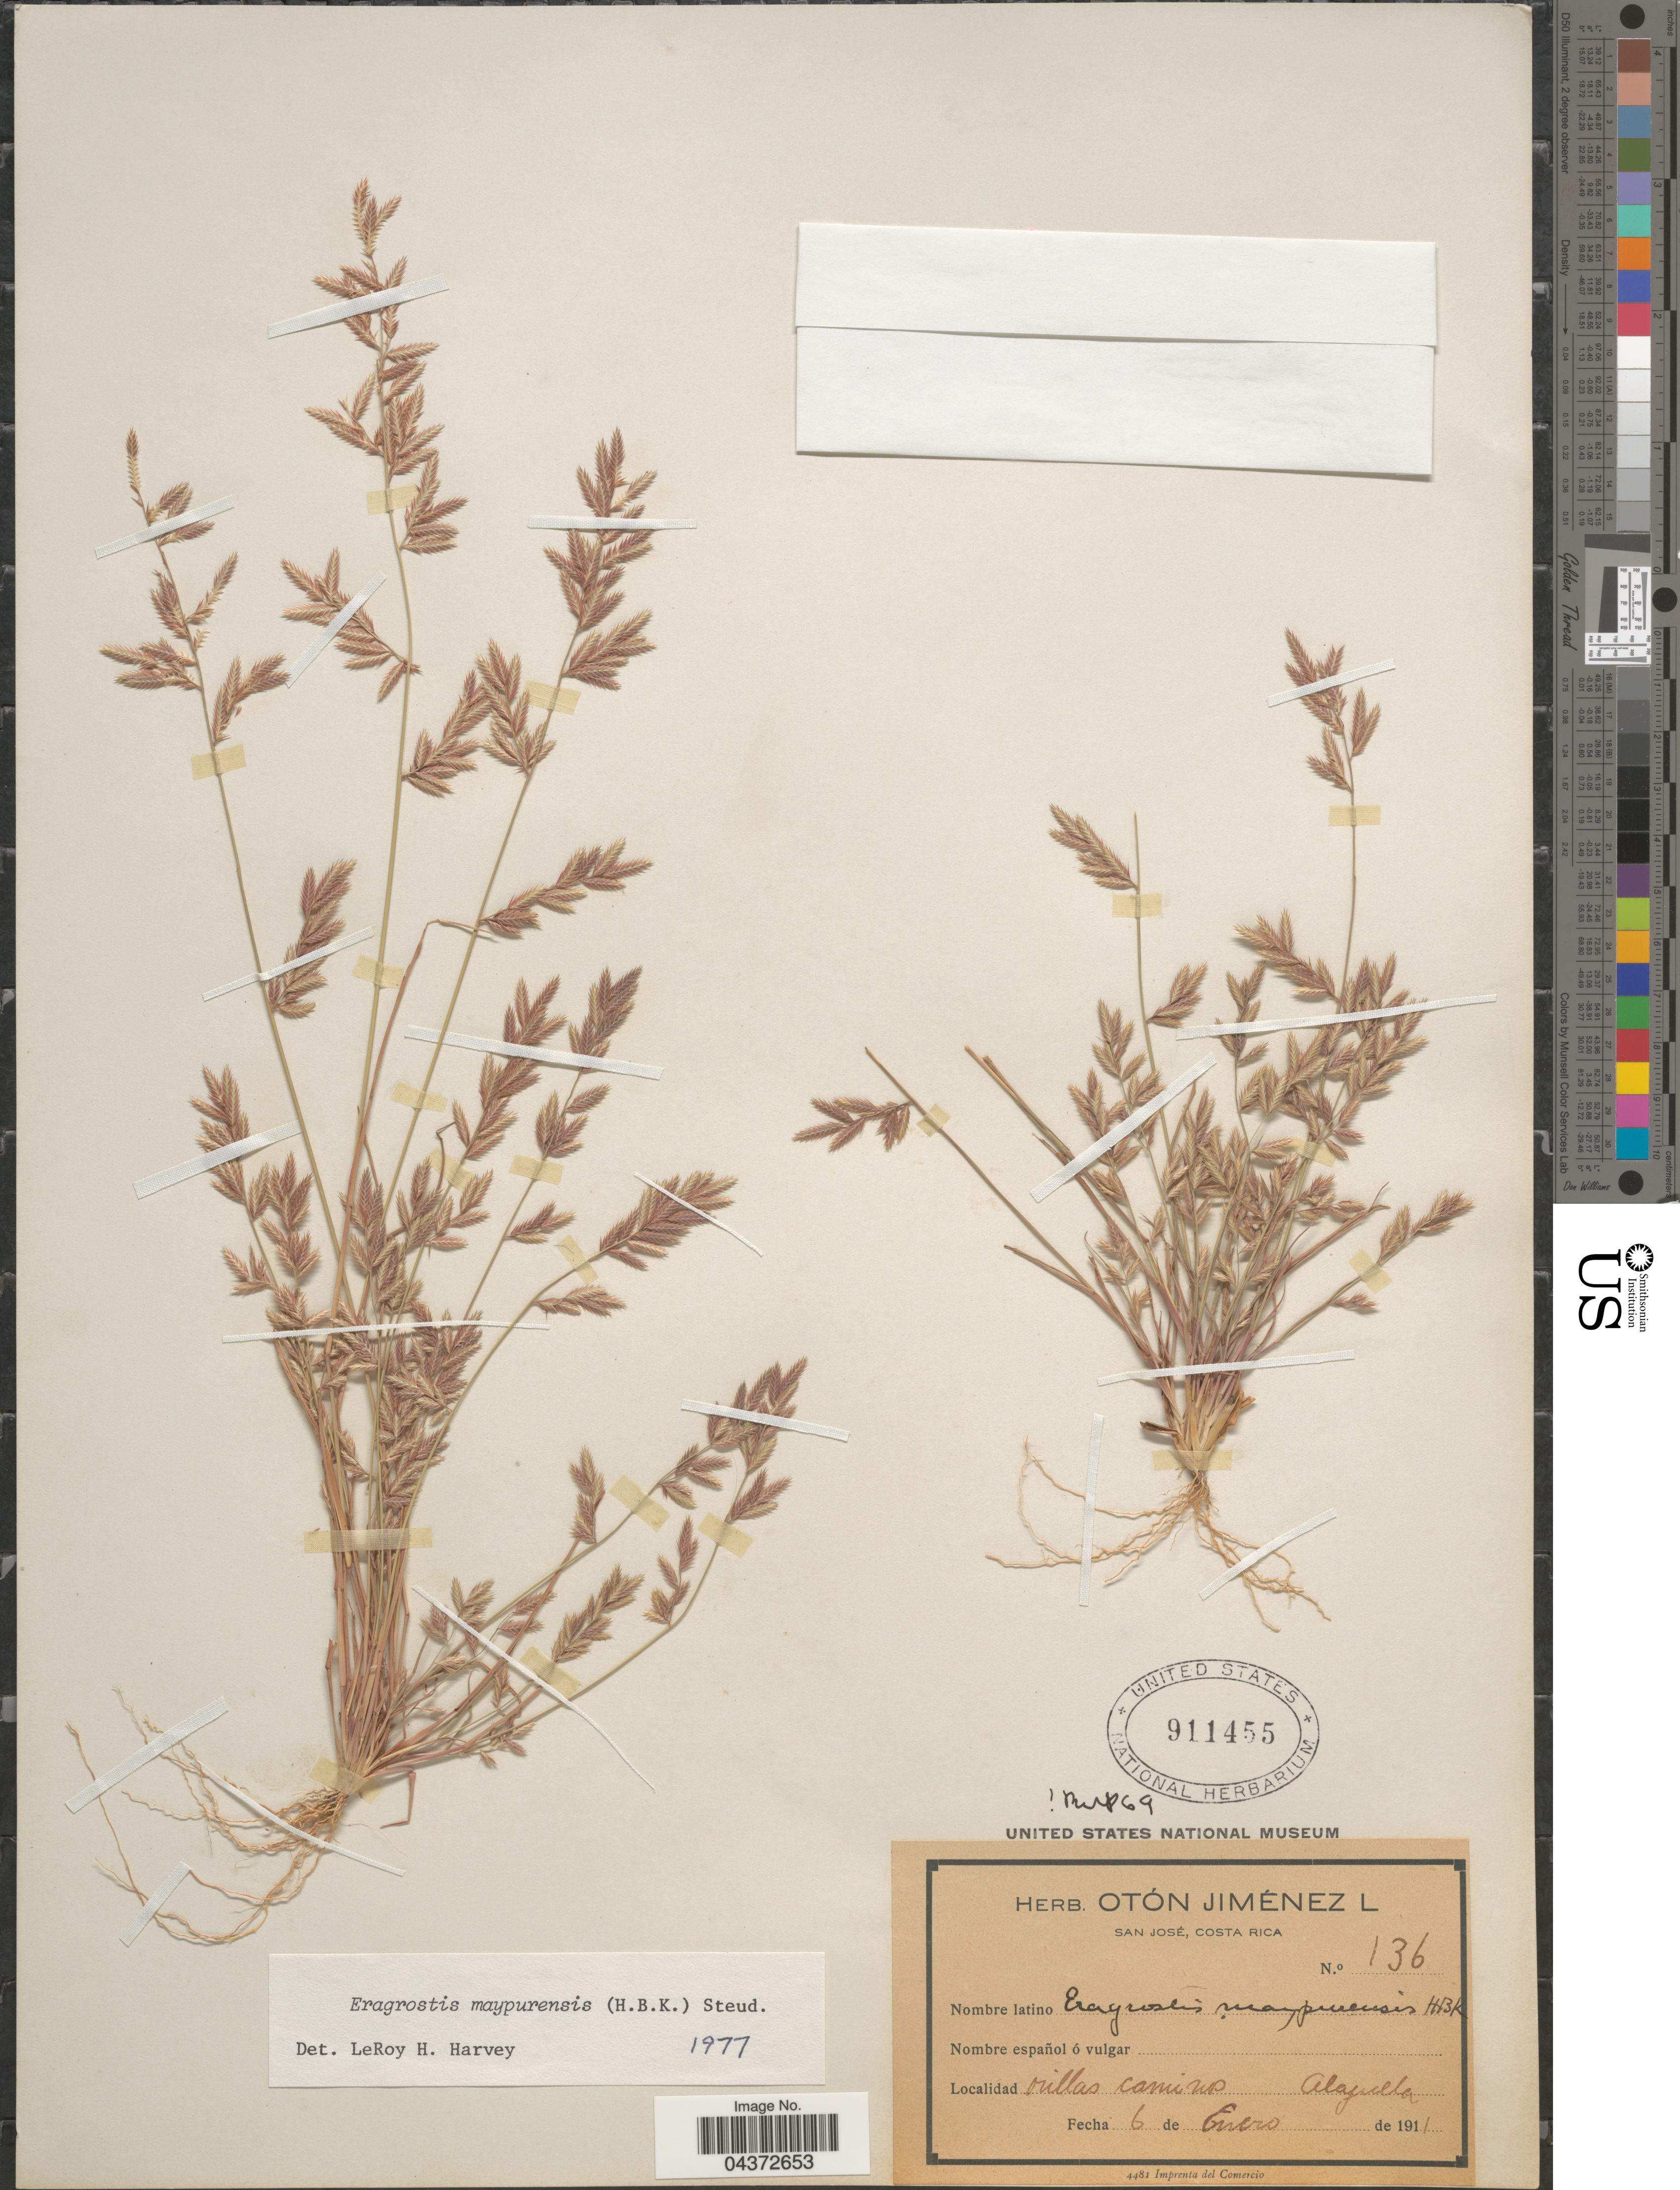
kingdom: Plantae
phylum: Tracheophyta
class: Liliopsida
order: Poales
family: Poaceae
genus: Eragrostis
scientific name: Eragrostis maypurensis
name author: (Kunth) Steud.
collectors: Ex herb. Otón Jiménez L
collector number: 136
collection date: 1911-01-06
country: Costa Rica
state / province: Alajuela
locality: Orillas caminos.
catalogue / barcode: US 911455